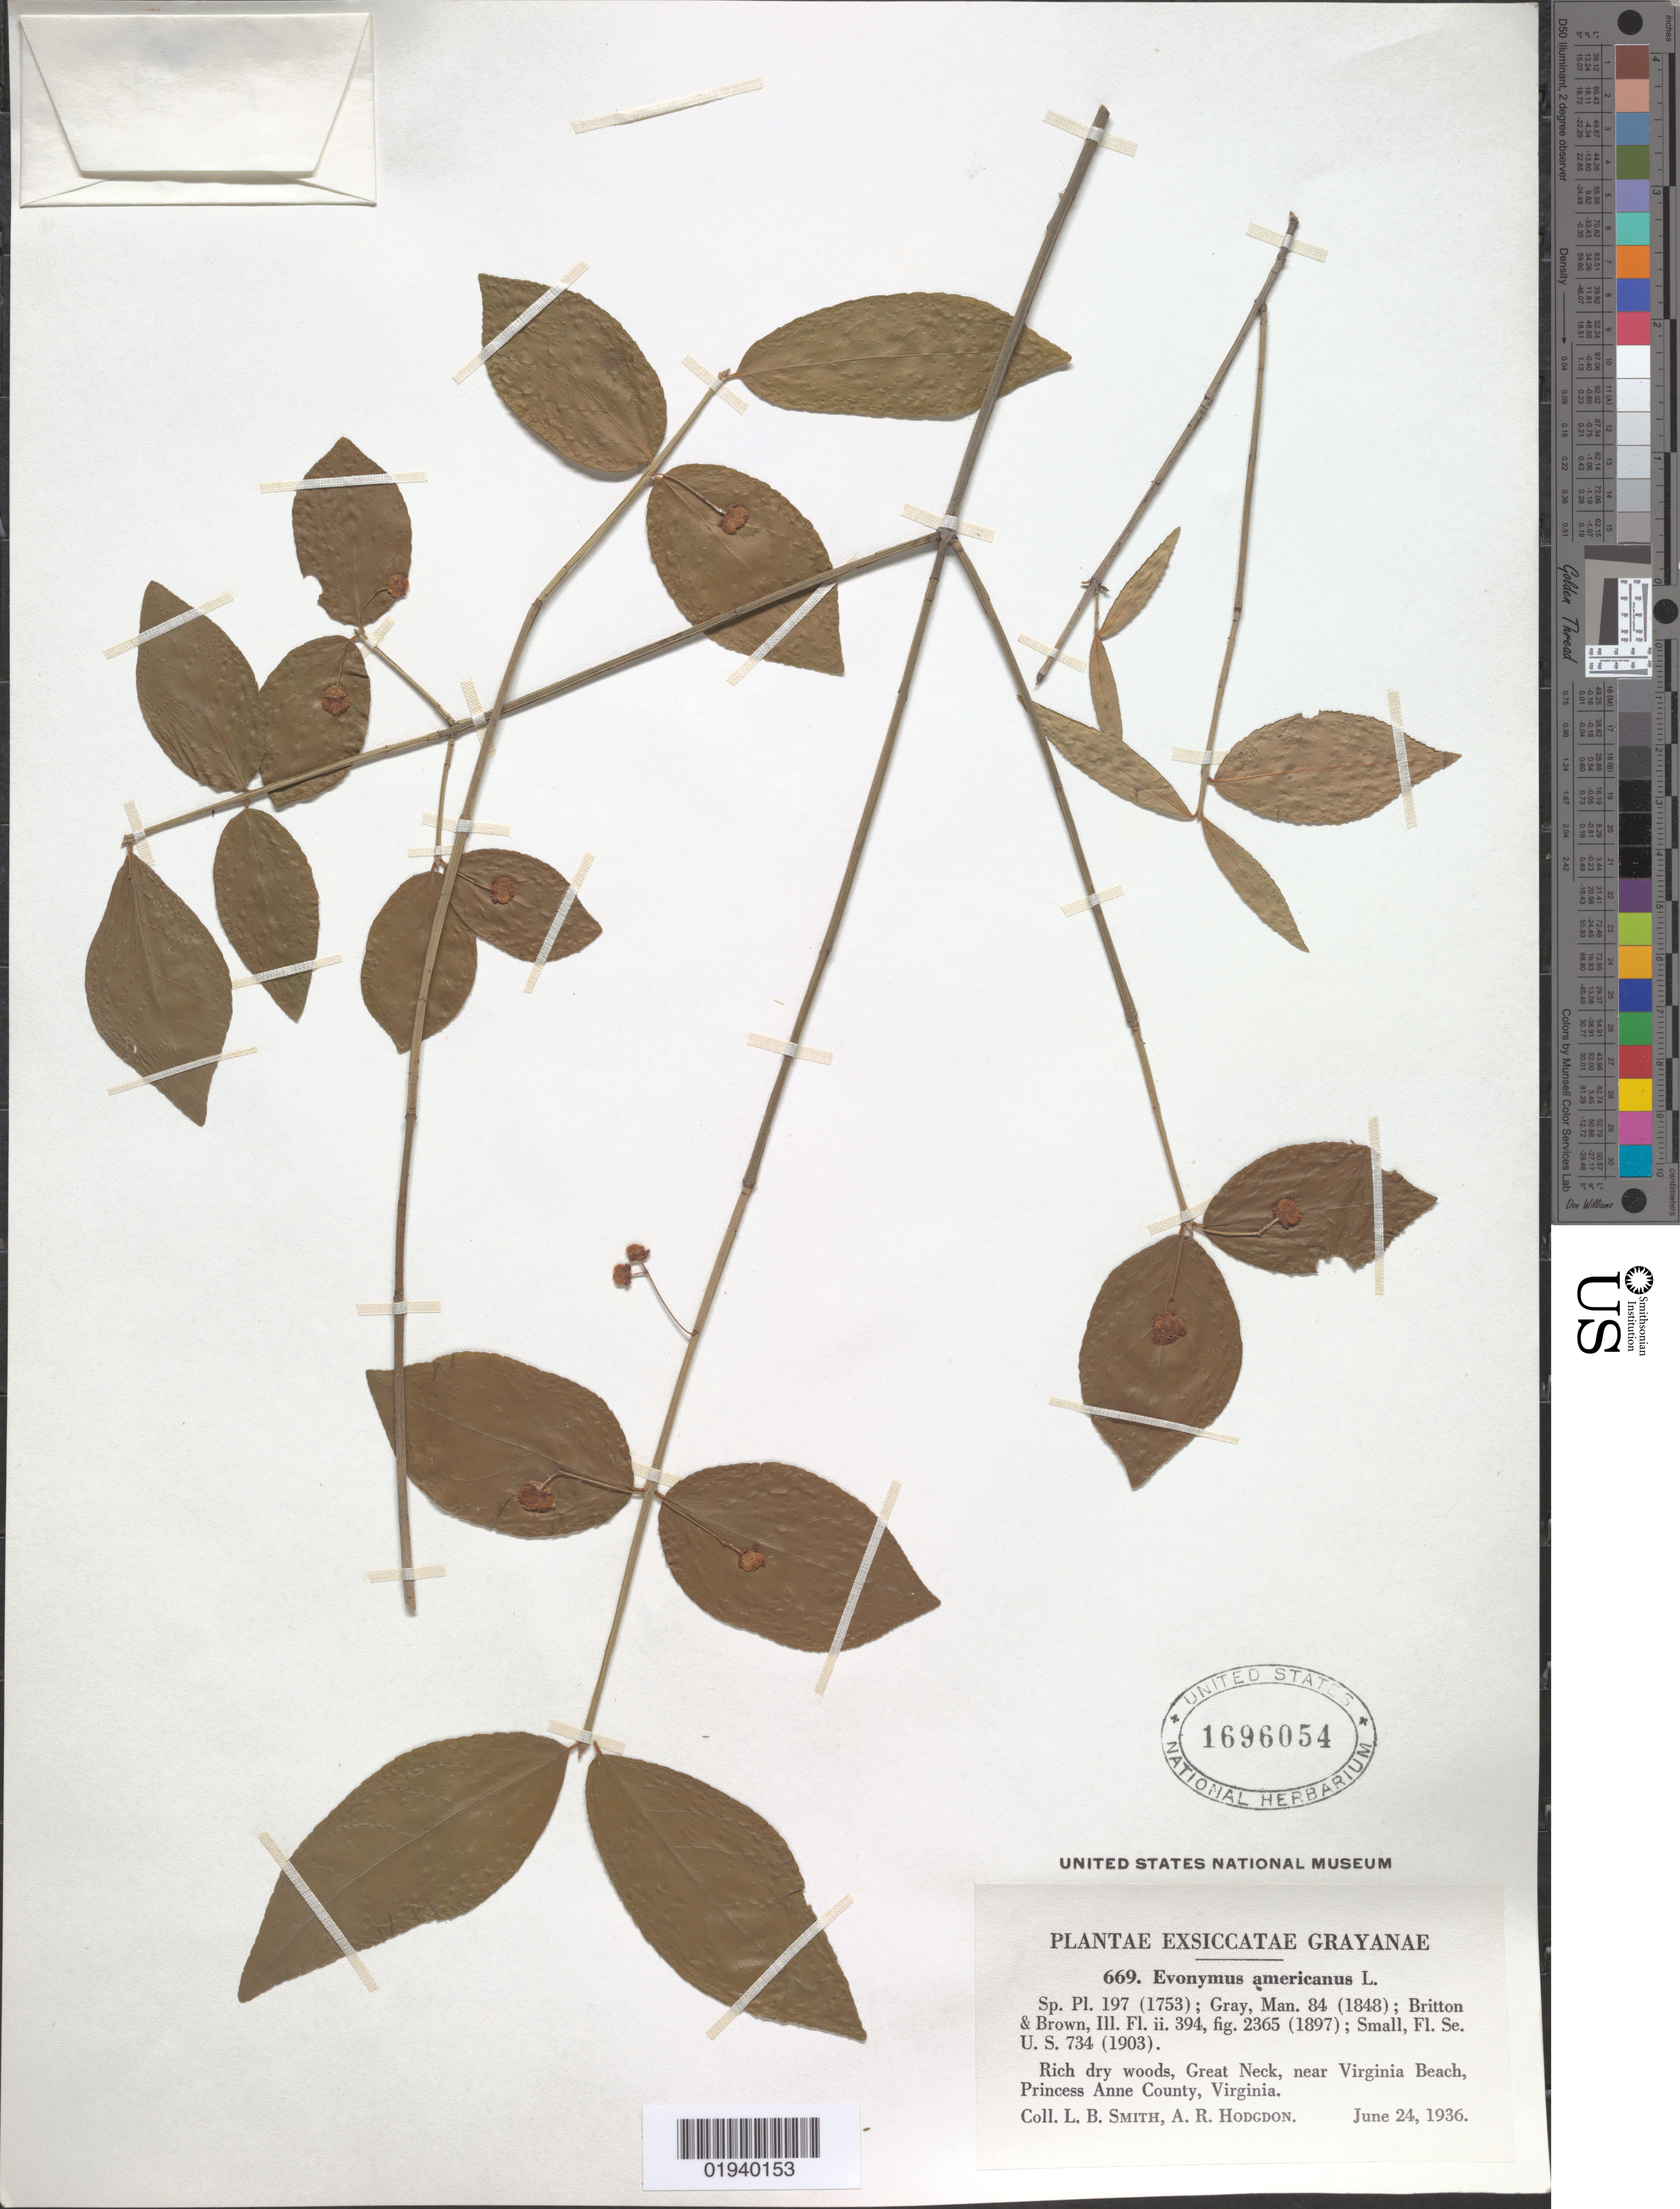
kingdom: Plantae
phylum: Tracheophyta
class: Magnoliopsida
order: Celastrales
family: Celastraceae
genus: Euonymus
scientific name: Euonymus americanus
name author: L.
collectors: L. Smith & A. R. Hodgdon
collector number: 669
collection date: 1936-06-24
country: United States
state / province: Virginia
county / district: City of Virginia Beach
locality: Great Neck, near Virginia Beach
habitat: Rich dry woods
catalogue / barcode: US 1696054